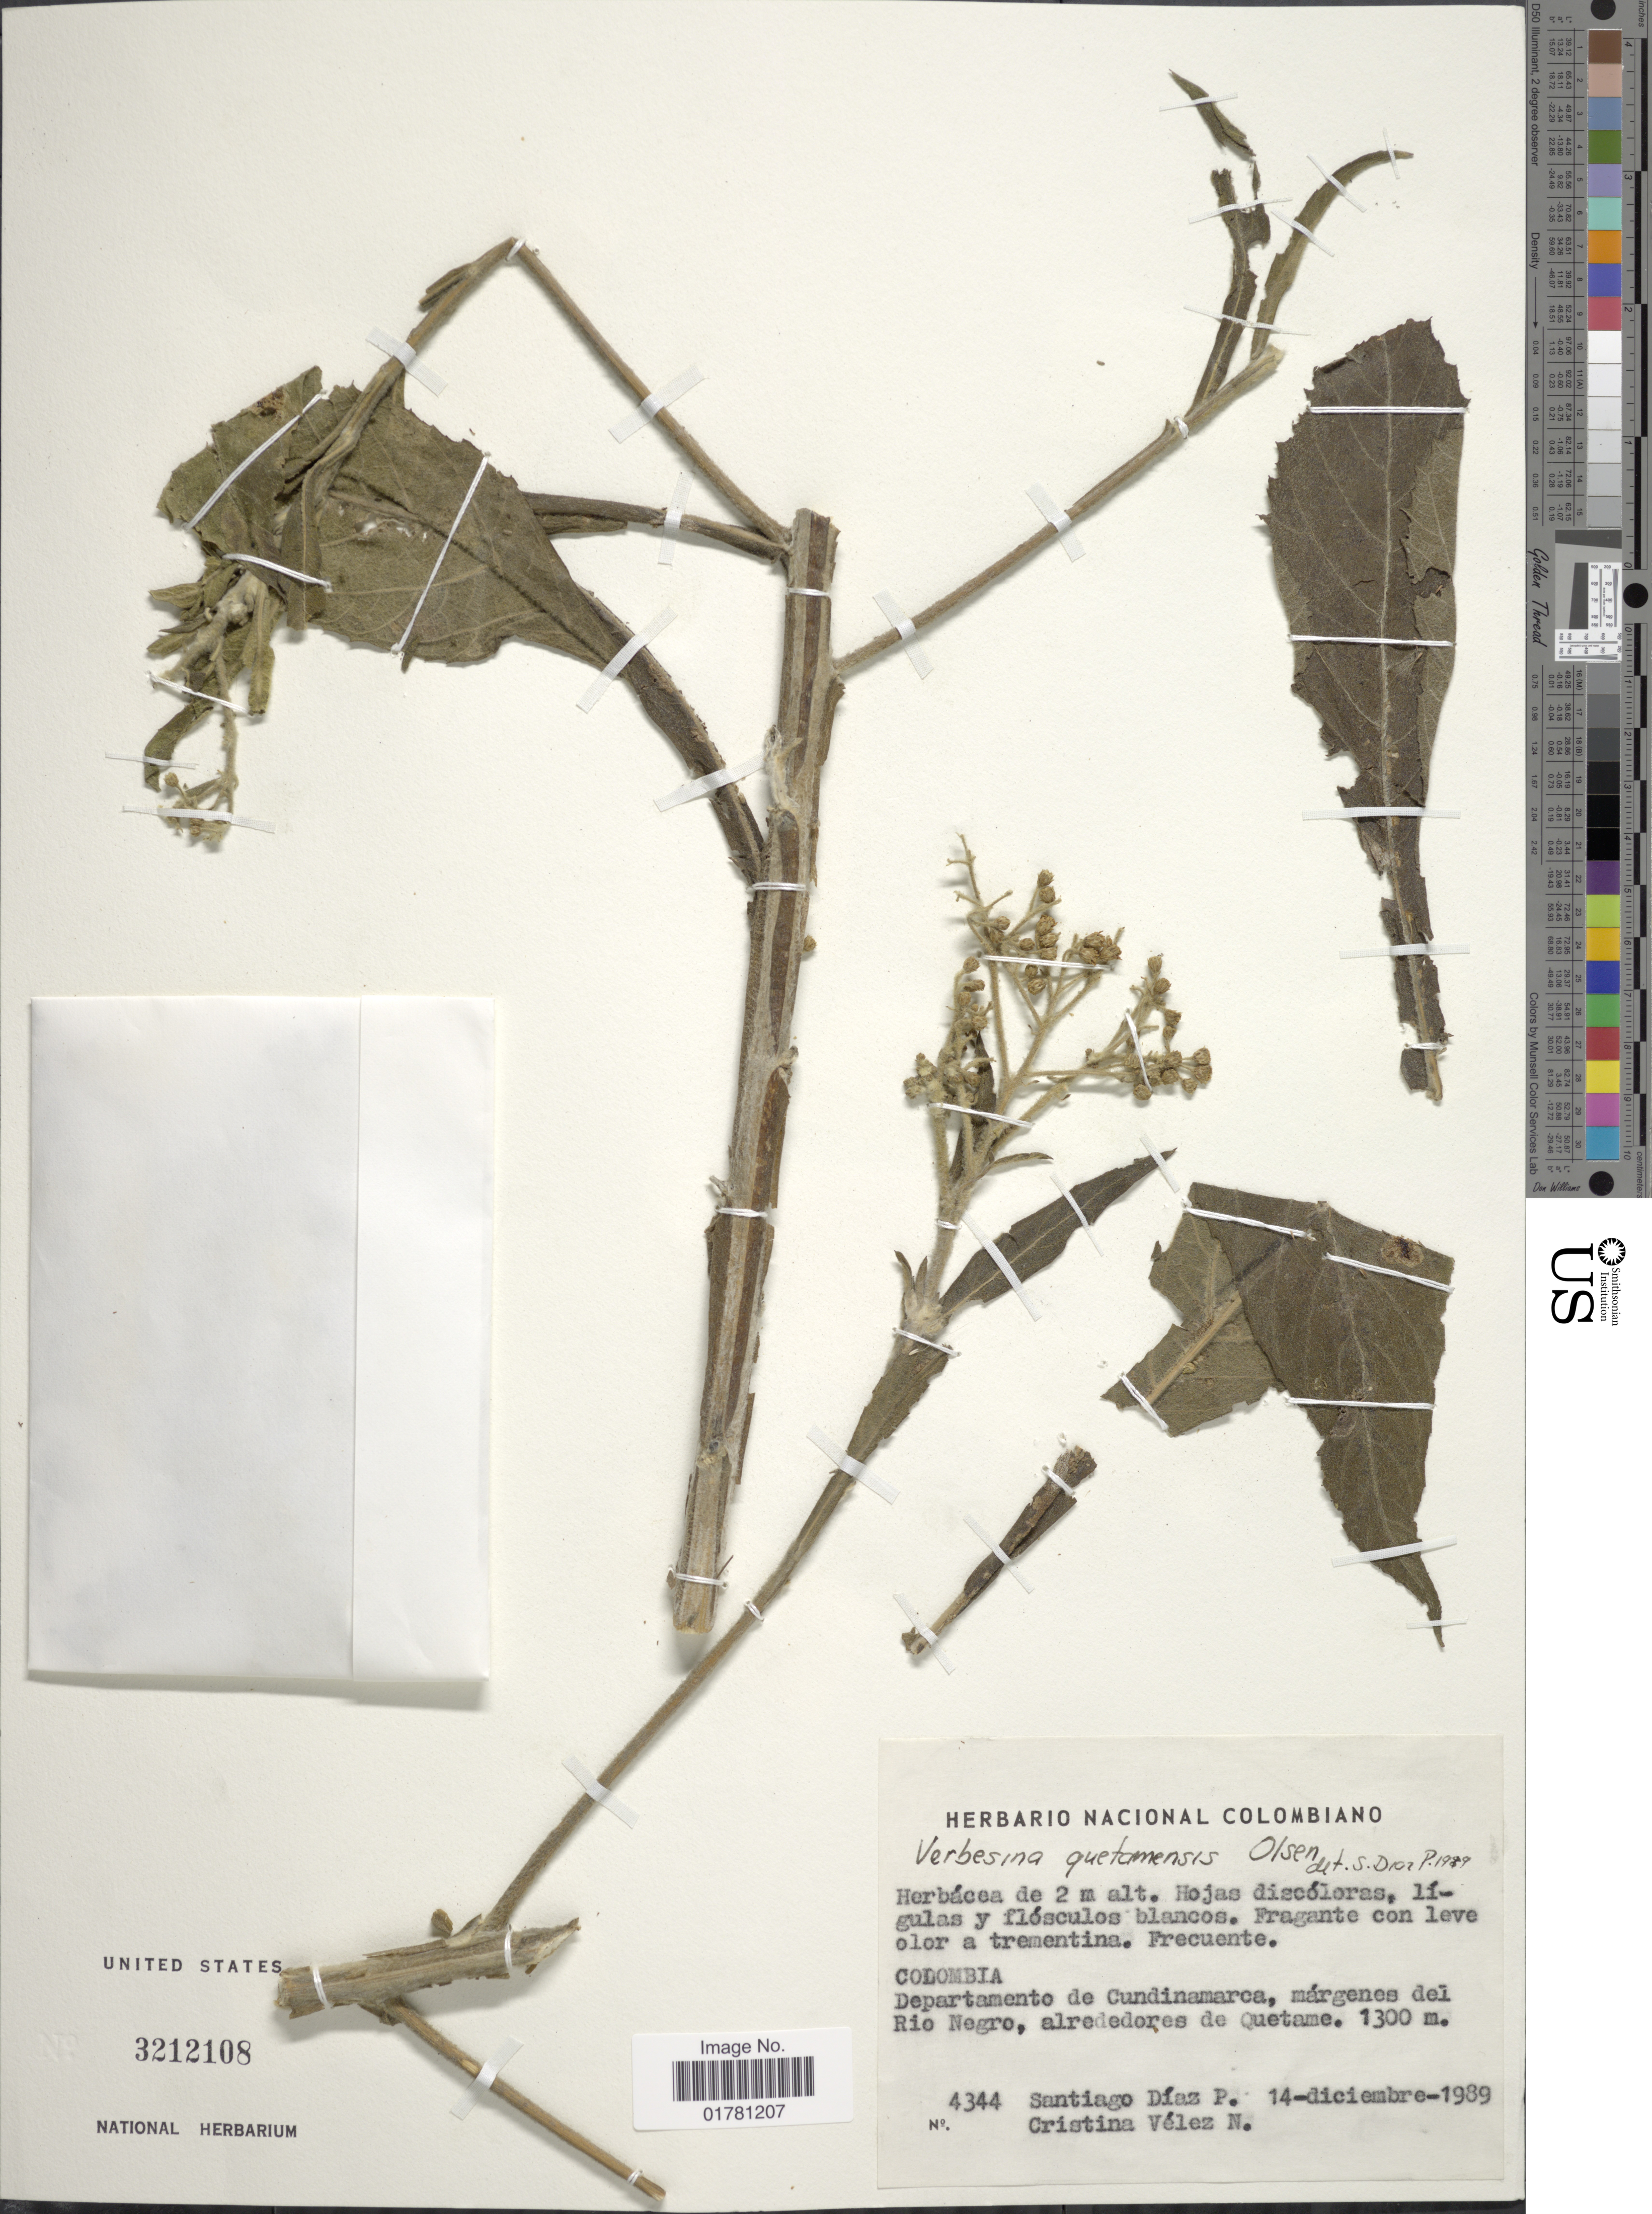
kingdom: Plantae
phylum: Tracheophyta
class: Magnoliopsida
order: Asterales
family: Asteraceae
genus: Verbesina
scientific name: Verbesina quetamensis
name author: Olsen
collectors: S. Díaz Píedrahíta & C. Vélez N.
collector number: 4344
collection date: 1989-12-14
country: Colombia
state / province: Cundinamarca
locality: Departamento de Cundinamarca, márgenes del Rio Negro, alrededores de Quetame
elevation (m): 1300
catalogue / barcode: US 3212108